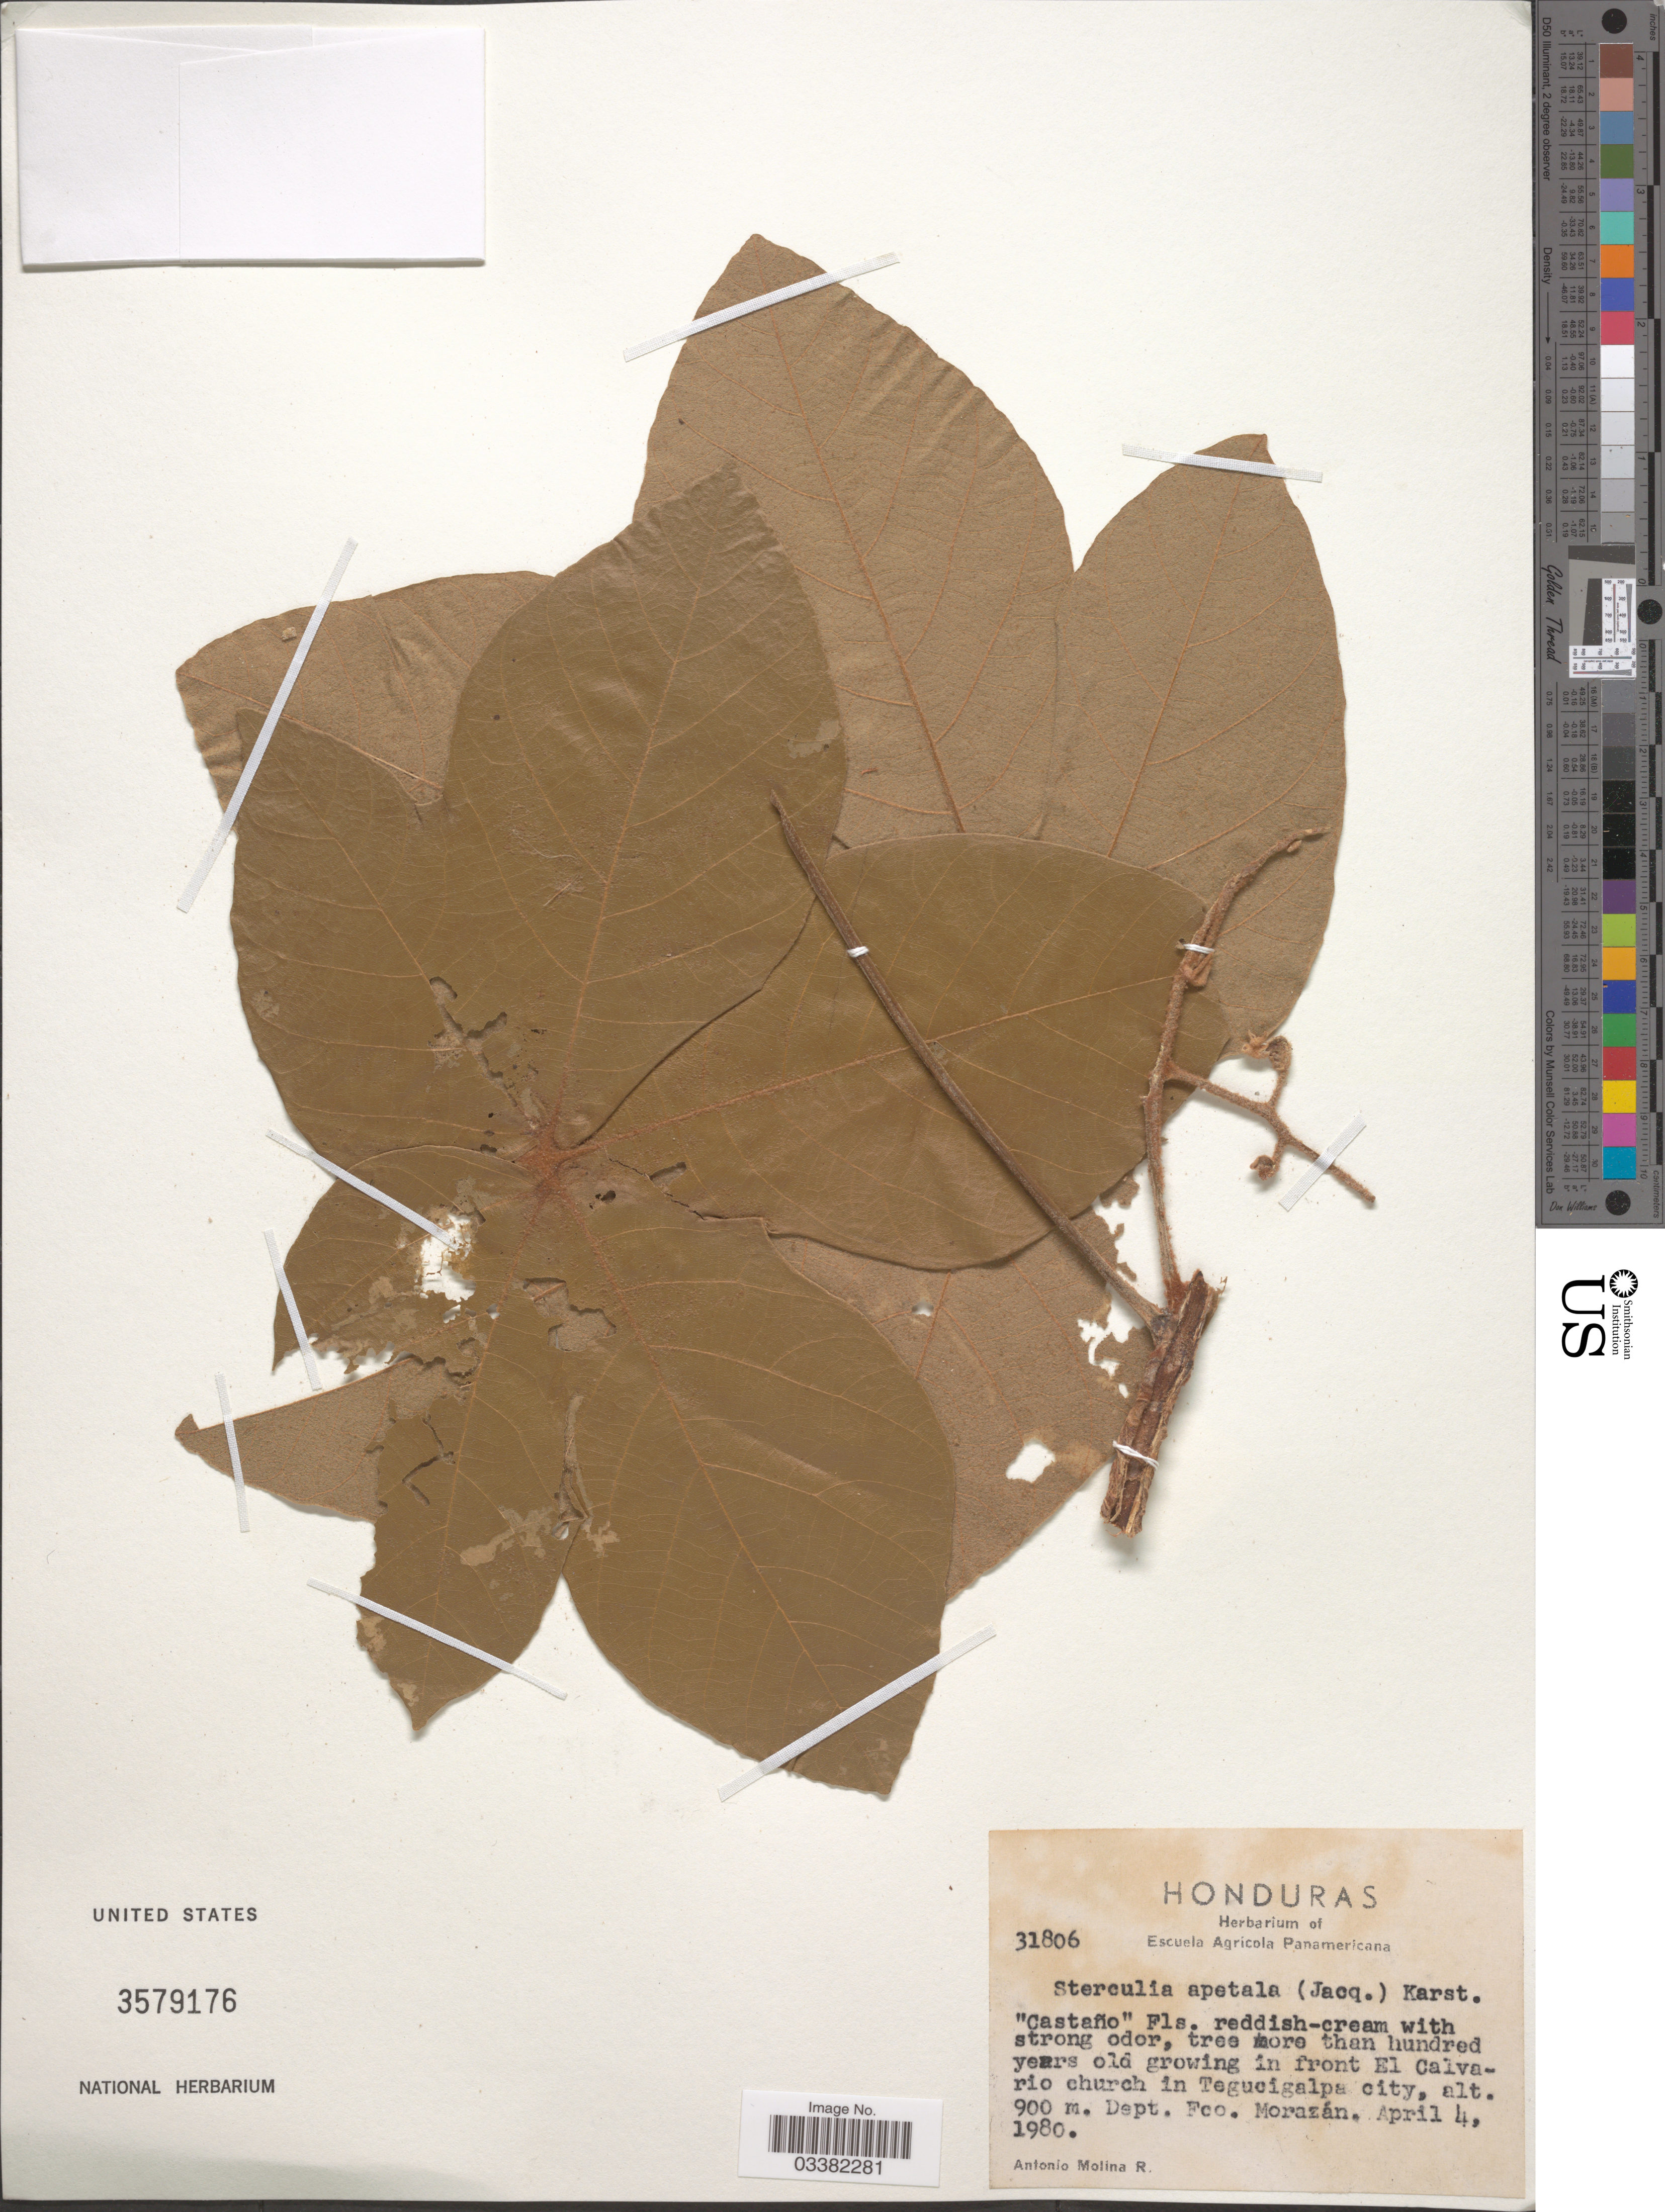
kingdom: Plantae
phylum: Tracheophyta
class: Magnoliopsida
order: Malvales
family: Malvaceae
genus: Sterculia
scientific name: Sterculia apetala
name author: (Jacq.) H. Karst.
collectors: A. Molina R.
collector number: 31806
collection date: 1980-04-04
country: Honduras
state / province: Fco. Morazán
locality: In front El Calvario church in Tegucigalpa city, Dept. Fco. Morazán.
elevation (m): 900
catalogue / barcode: US 3579176